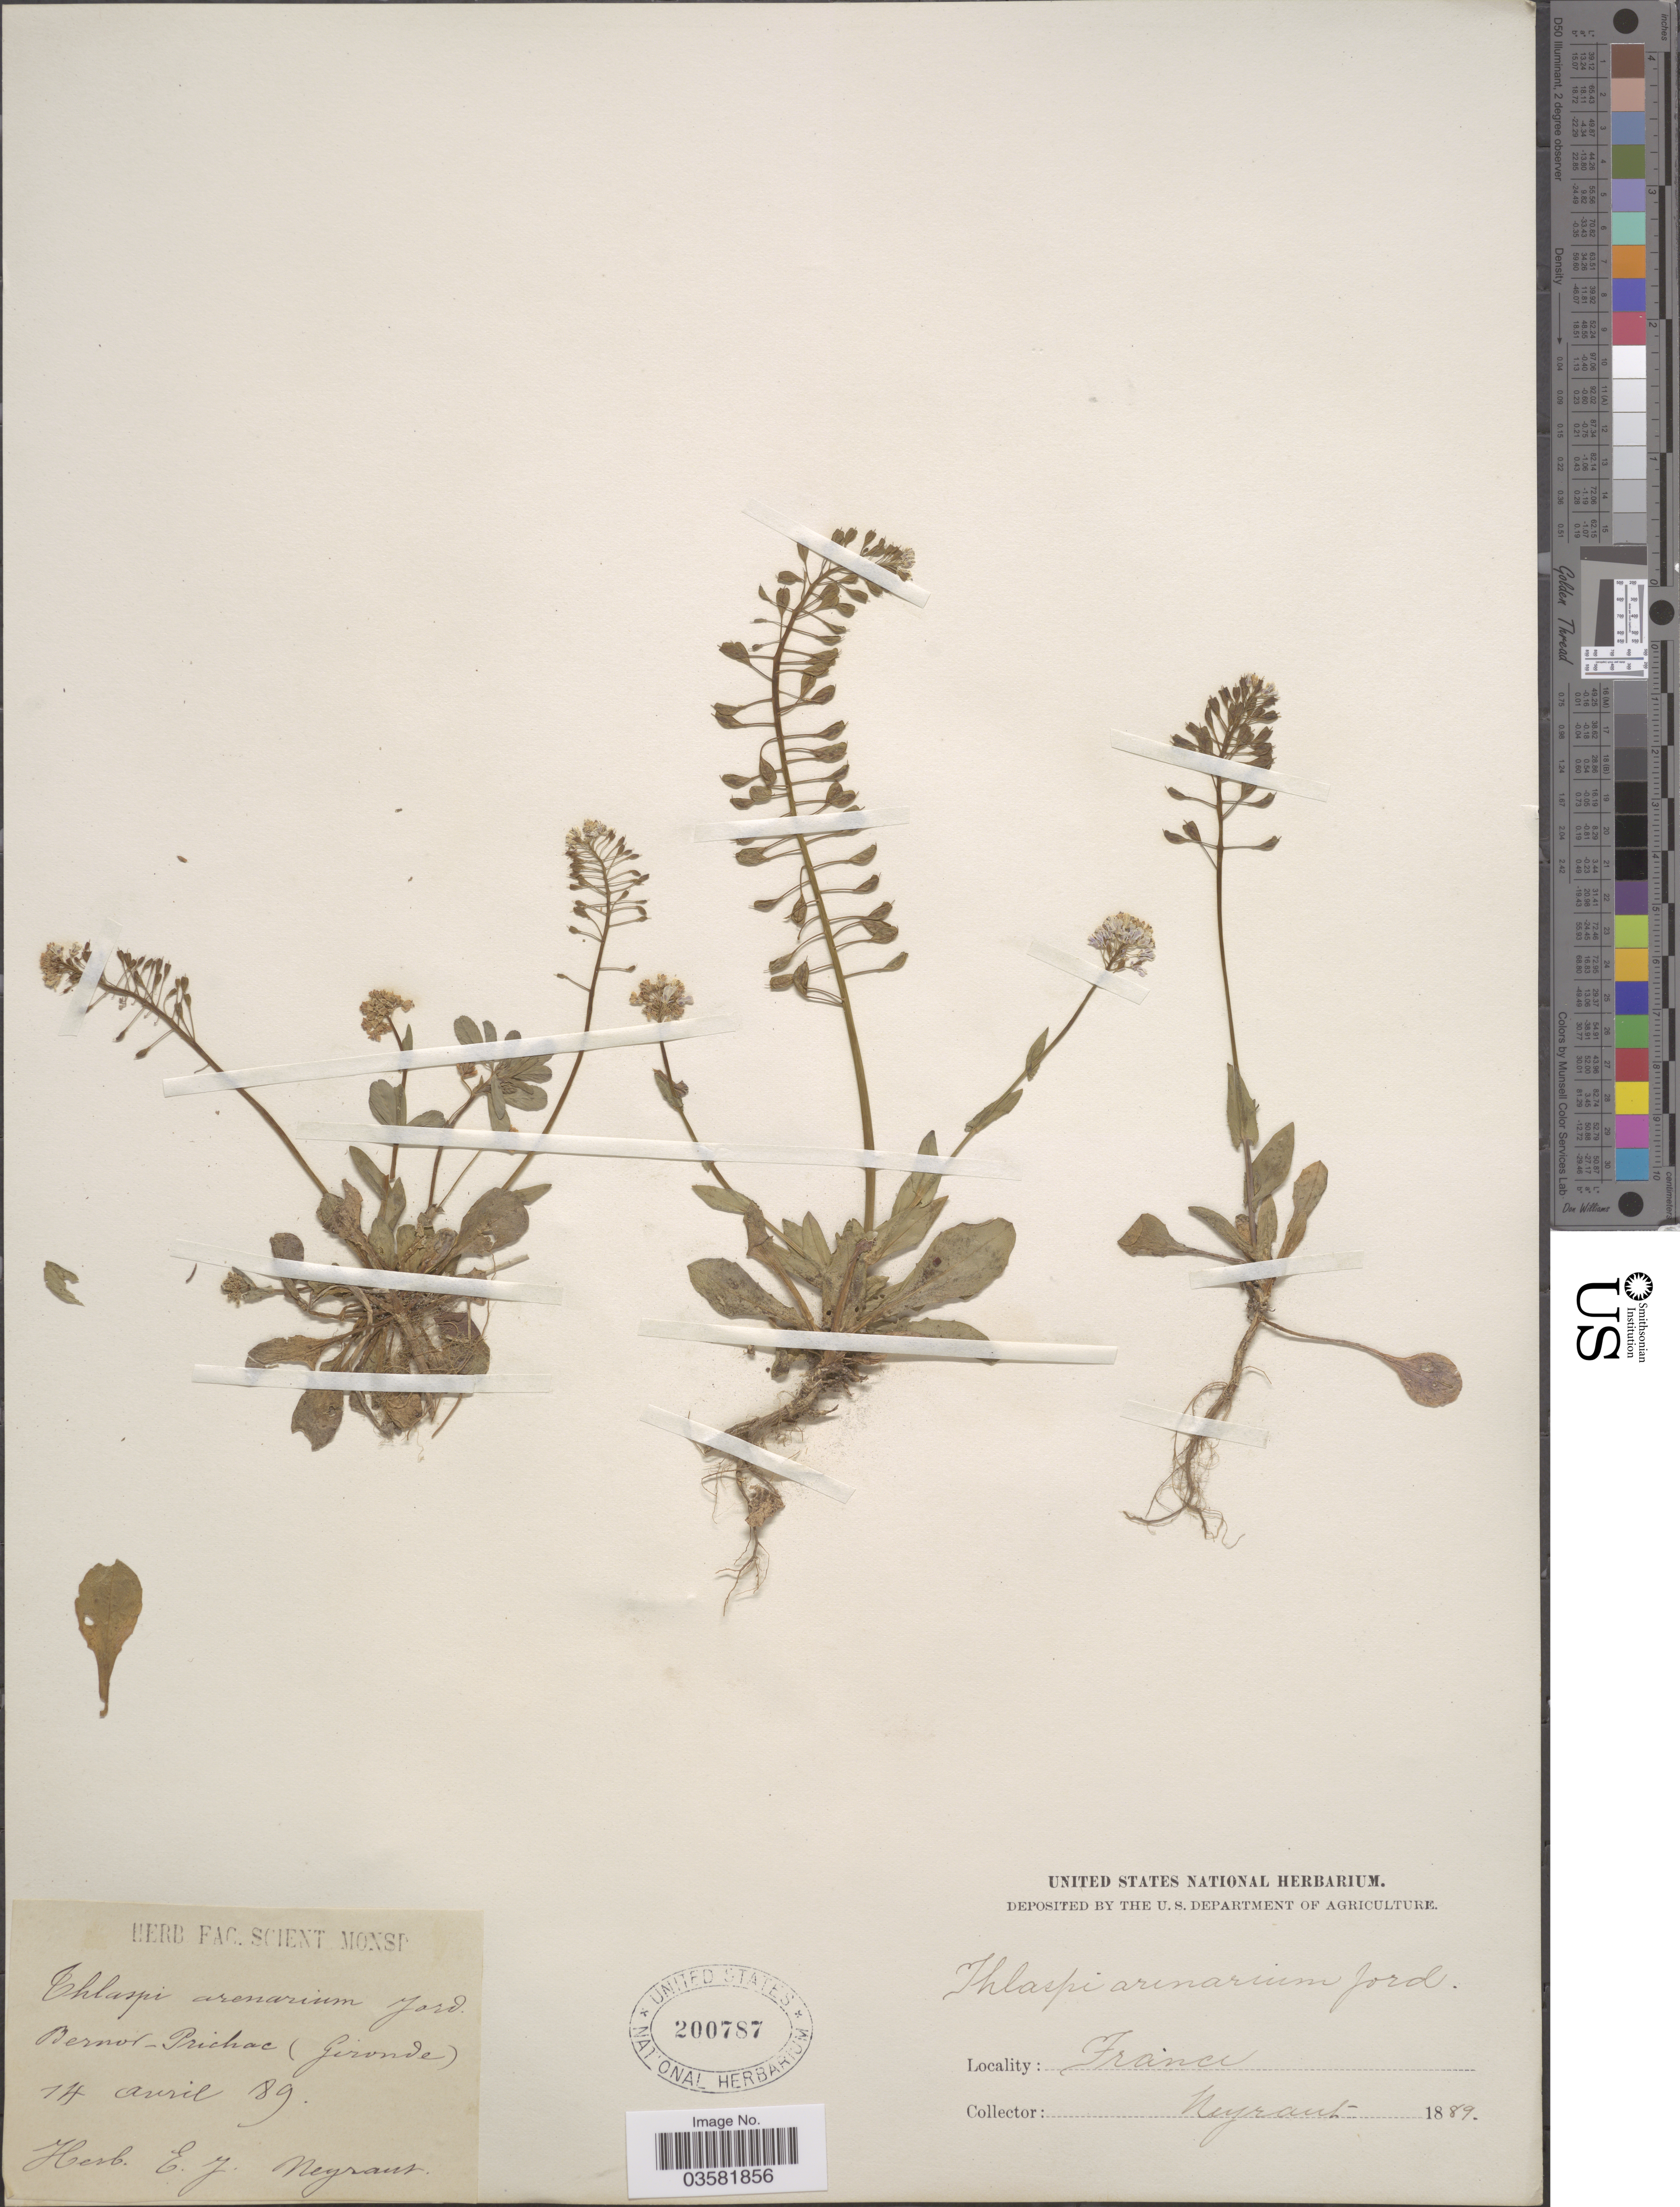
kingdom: Plantae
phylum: Tracheophyta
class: Magnoliopsida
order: Brassicales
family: Brassicaceae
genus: Thlaspi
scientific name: Thlaspi arenarium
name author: Jord. ex F.W. Schultz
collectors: E. Neyraut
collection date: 1889-04-14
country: France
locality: Bernot-Prichac (Gironde).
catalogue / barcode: US 200787